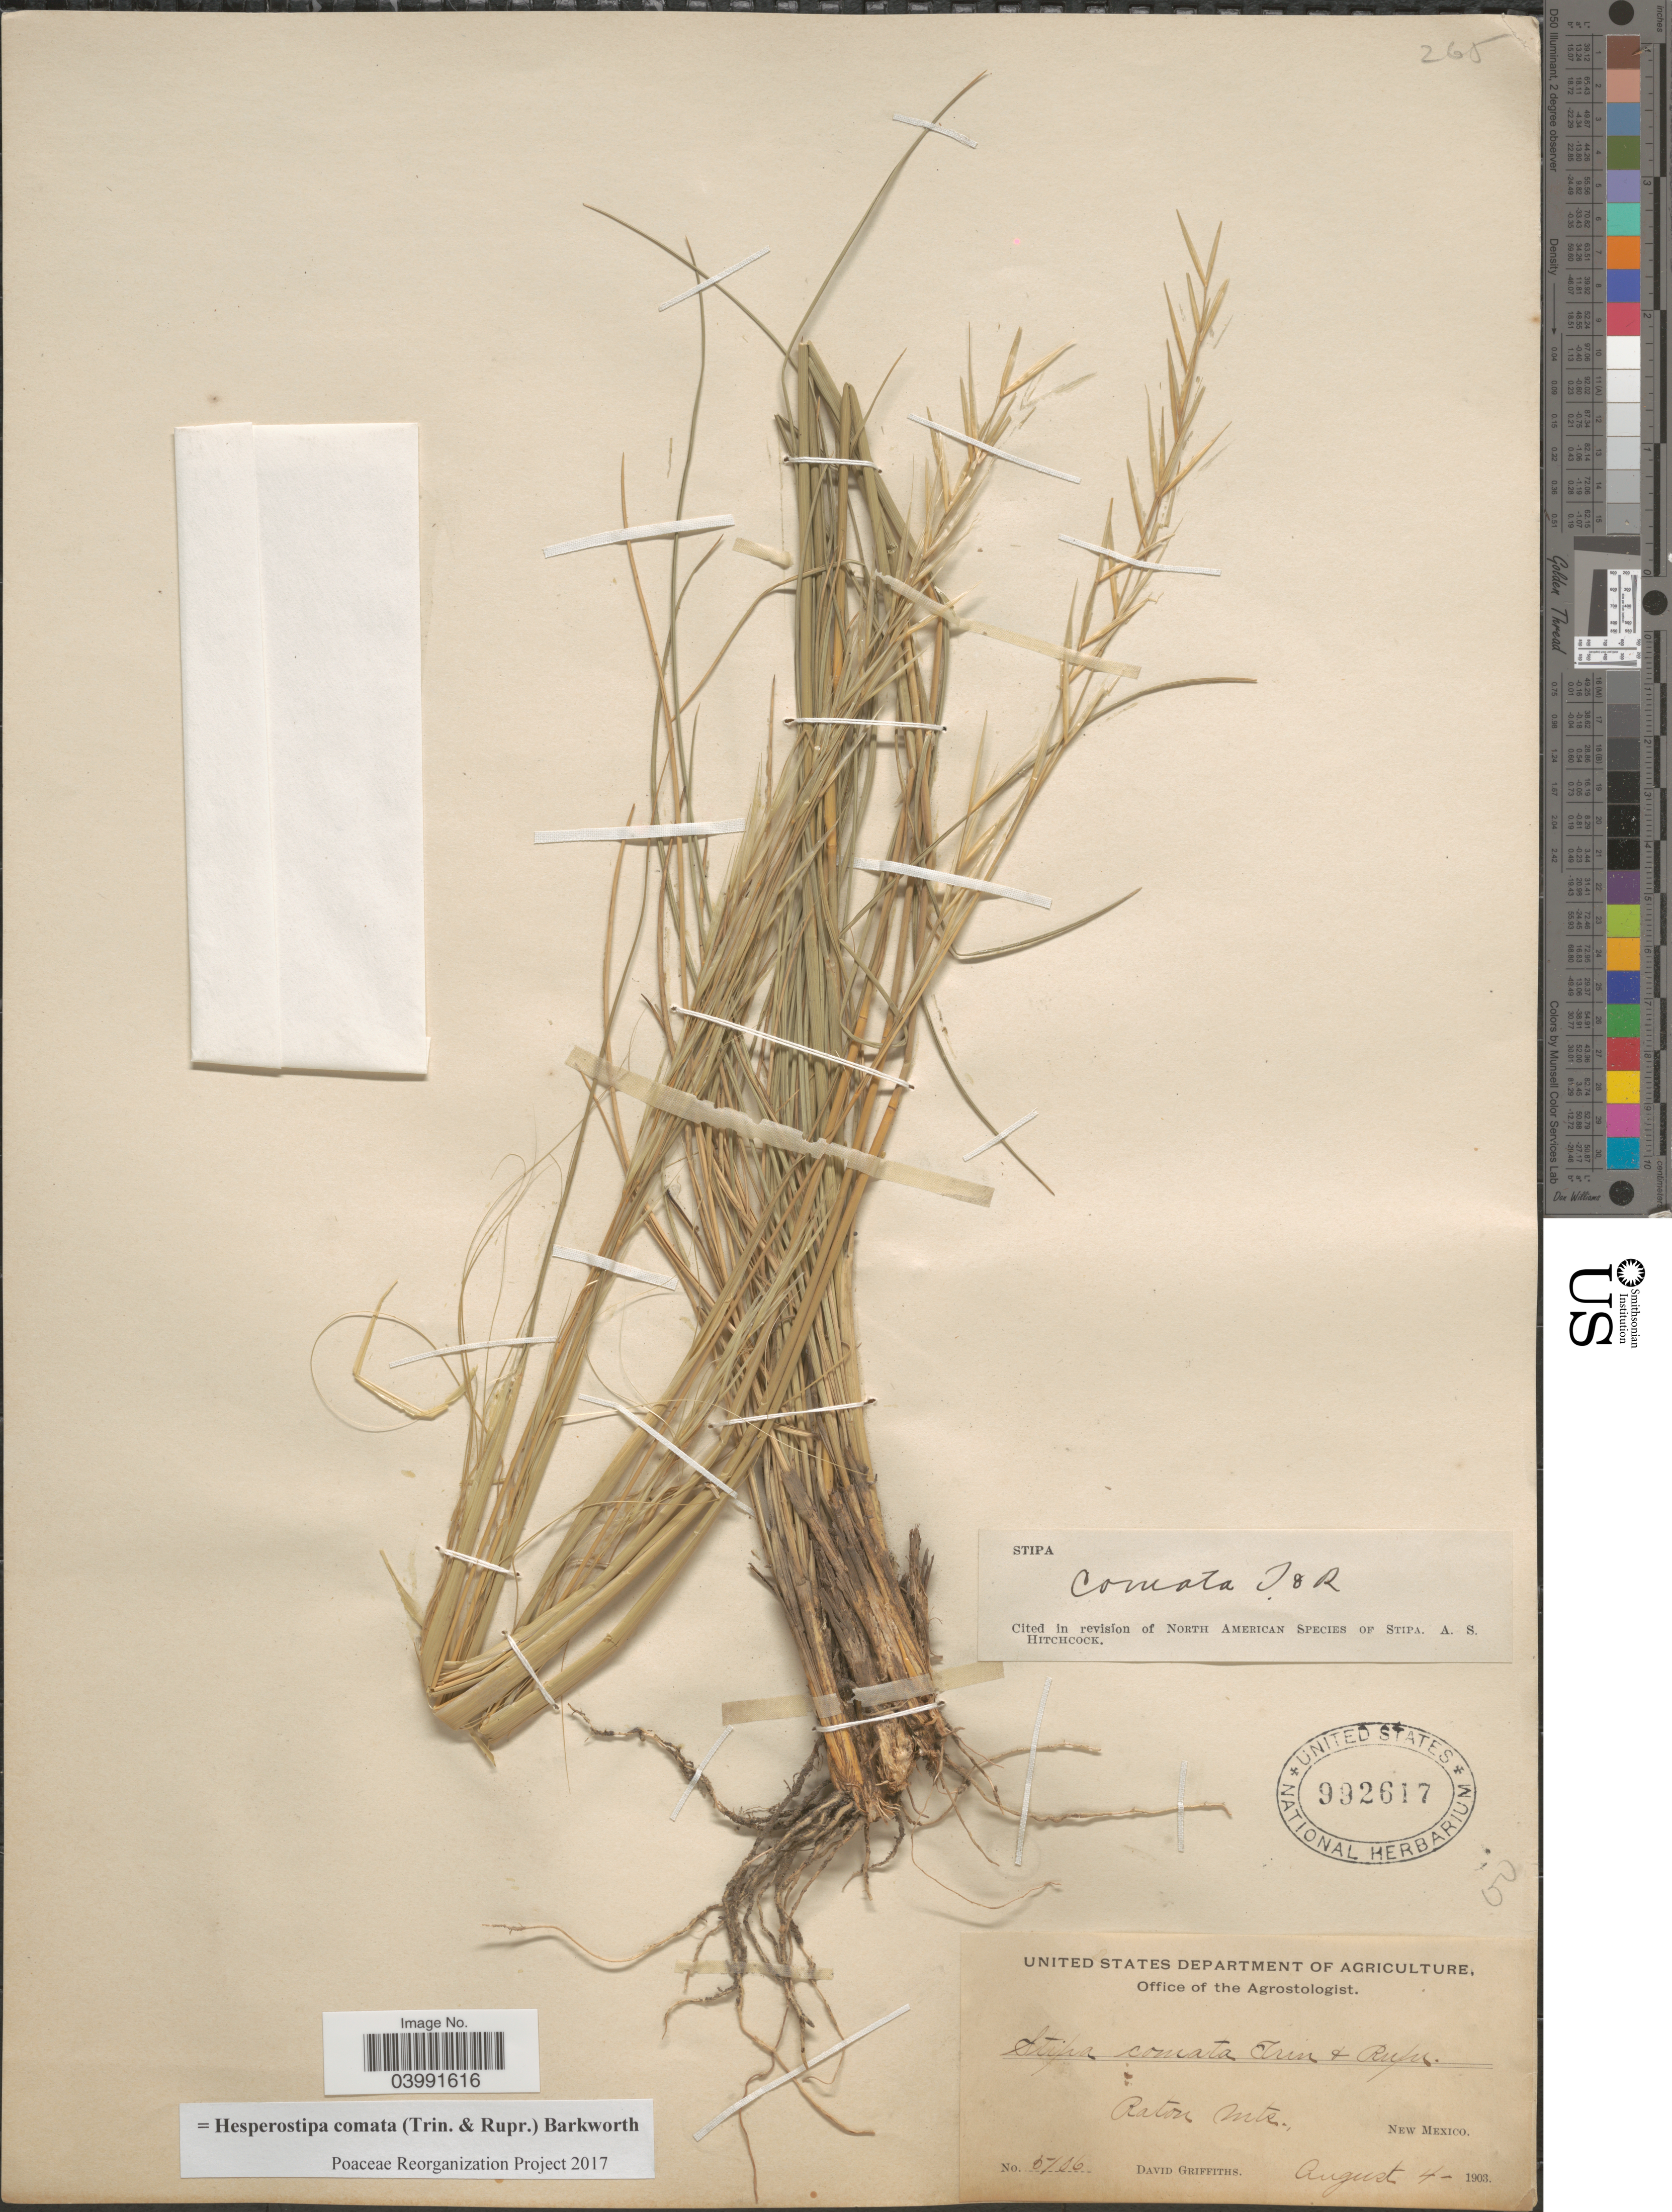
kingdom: Plantae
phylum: Tracheophyta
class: Liliopsida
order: Poales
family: Poaceae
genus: Hesperostipa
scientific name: Hesperostipa comata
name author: (Trin. & Rupr.) Barkworth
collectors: D. Griffiths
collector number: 5706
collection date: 1903-08-04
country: United States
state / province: New Mexico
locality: Raton Mts.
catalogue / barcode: US 992617